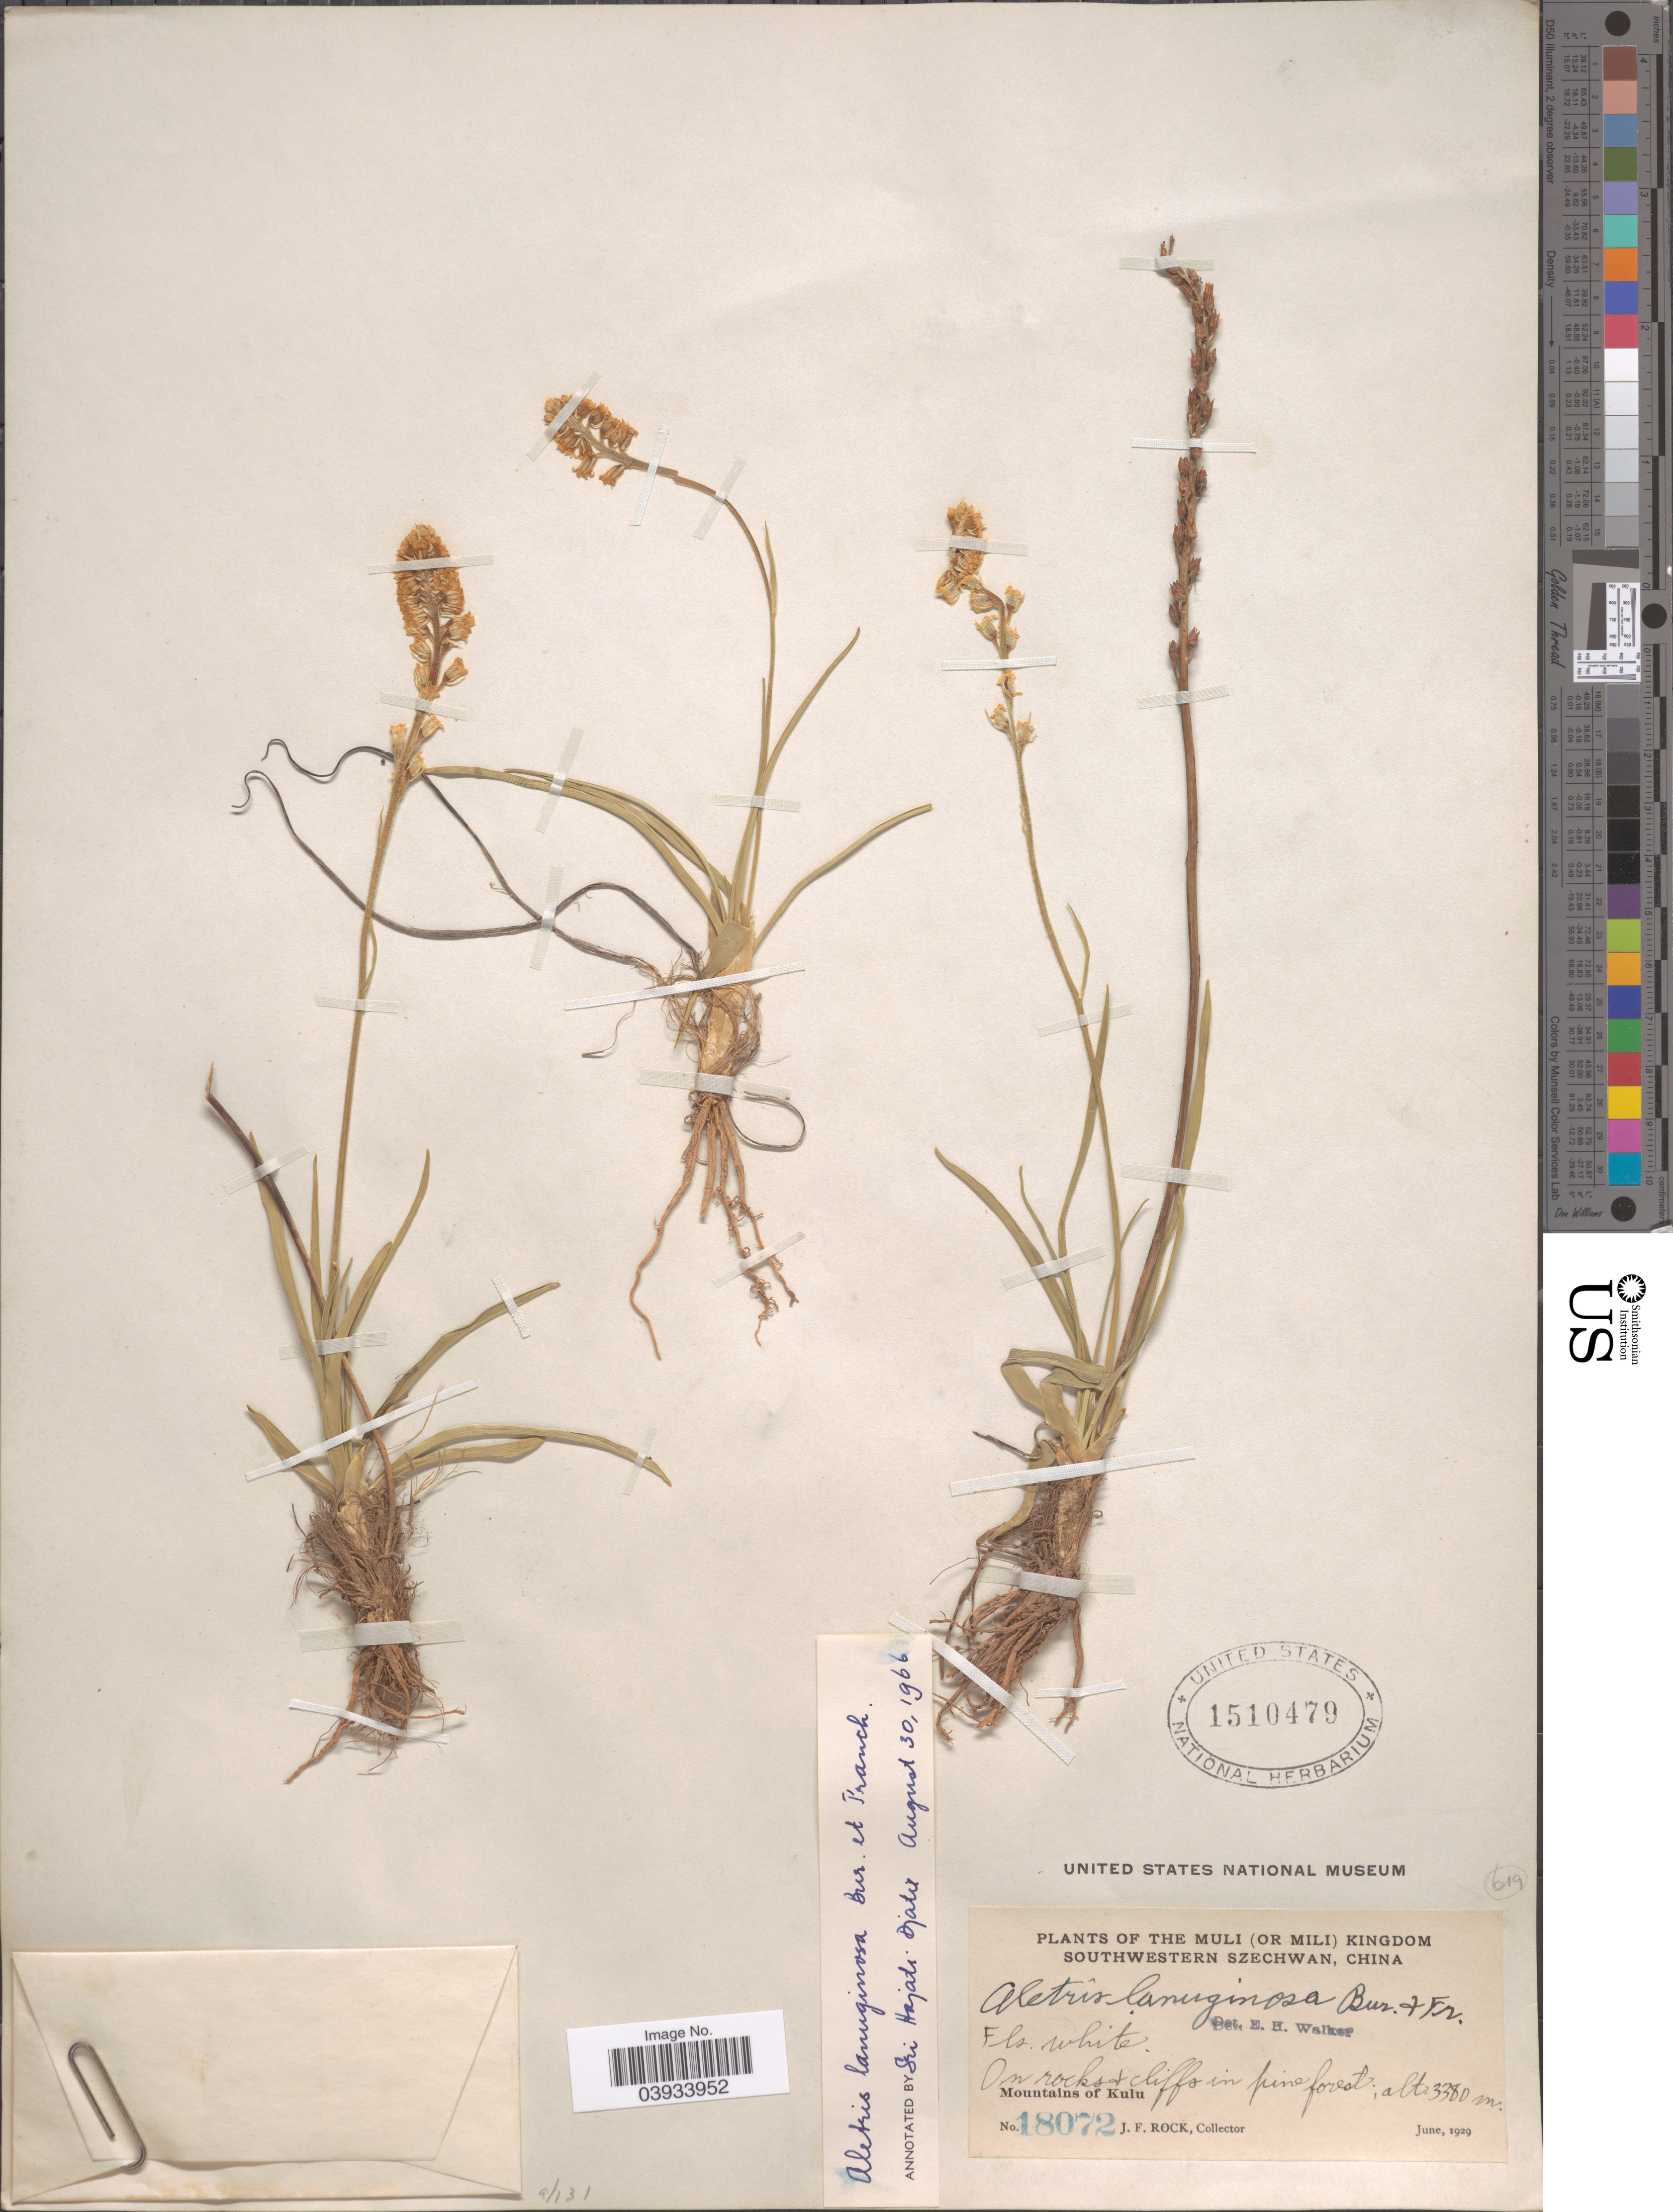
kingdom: Plantae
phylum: Tracheophyta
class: Liliopsida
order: Dioscoreales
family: Nartheciaceae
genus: Aletris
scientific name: Aletris lanuginosa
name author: Bureau & Franch.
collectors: J. Rock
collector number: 18072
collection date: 1929-06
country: China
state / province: Sichuan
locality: The Muli (or Mili) Kingdom, Southwestern Szechwan. Mountains of Kulu.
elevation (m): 3380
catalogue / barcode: US 1510479